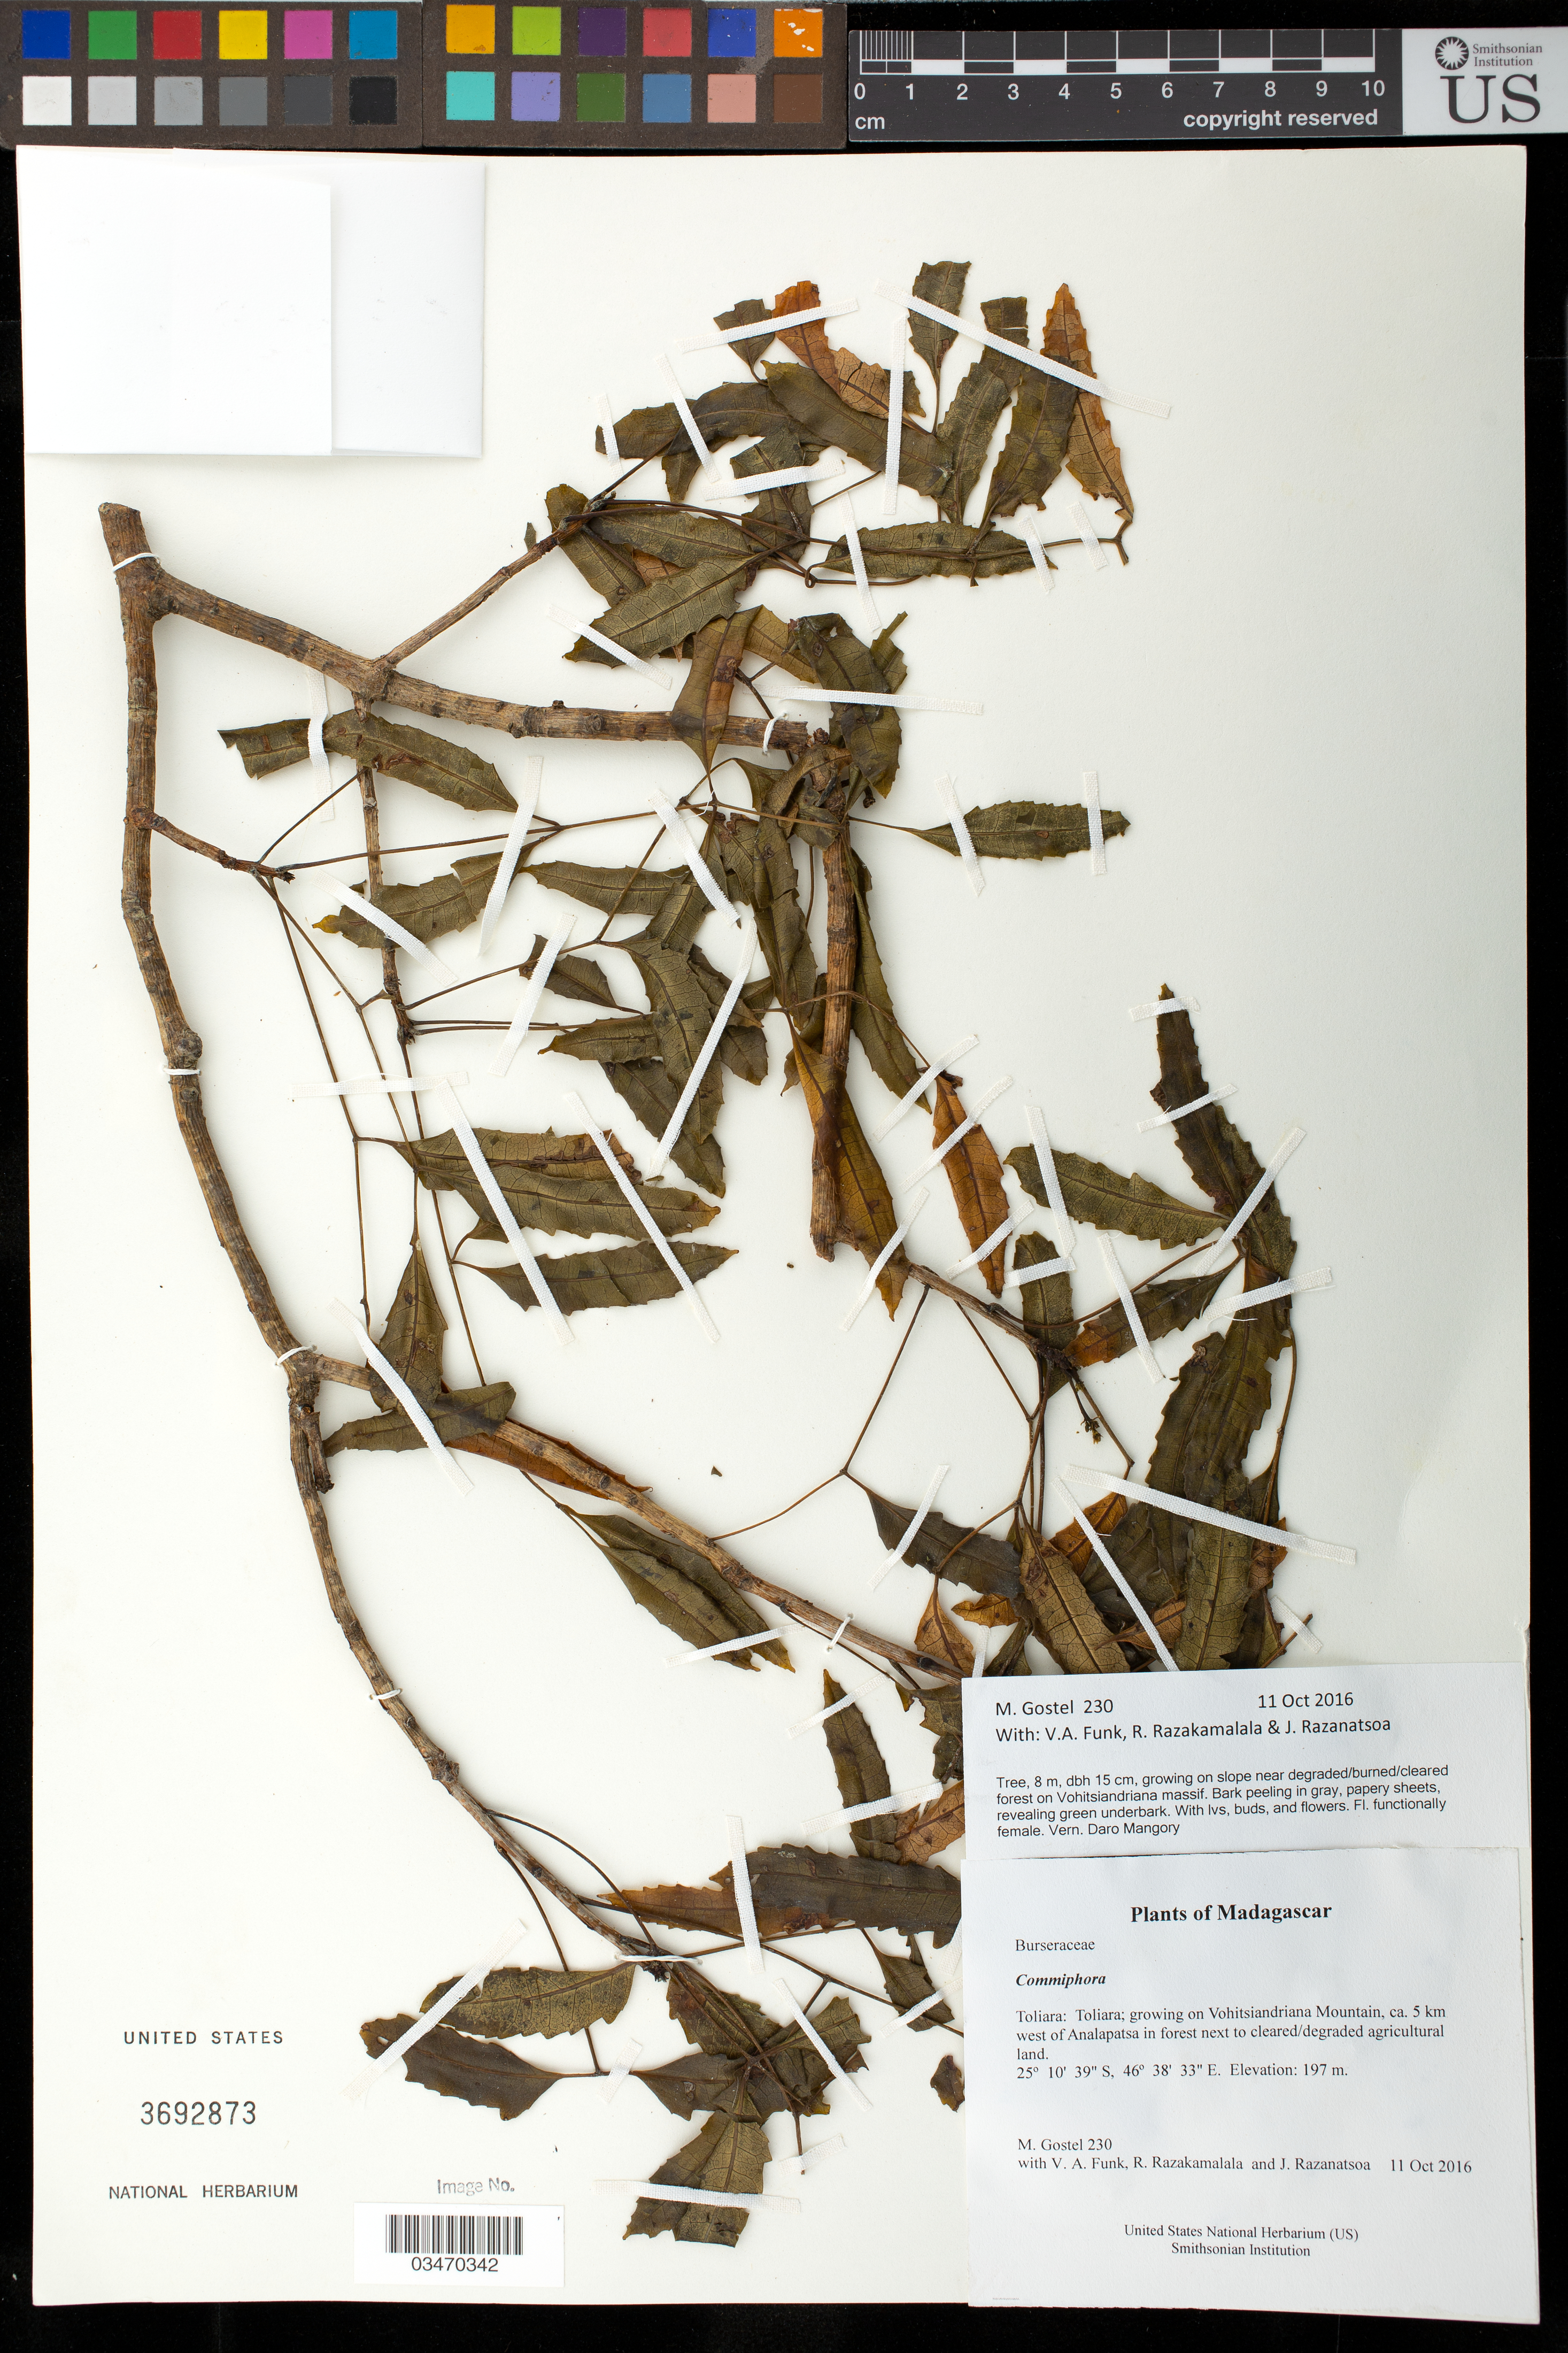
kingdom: Plantae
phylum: Tracheophyta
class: Magnoliopsida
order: Sapindales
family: Burseraceae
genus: Commiphora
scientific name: Commiphora sp.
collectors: V. Funk, R. Razakamalala & J. Razanatsoa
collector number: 230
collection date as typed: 11 Oct 2016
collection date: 2016-10-11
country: Madagascar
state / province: Anosy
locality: Toliara; growing on Vohitsiandriana Mountain, ca. 5 km west of Analapatsa in forest next to cleared/degraded agricultural land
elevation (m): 197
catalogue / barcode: US 3692873